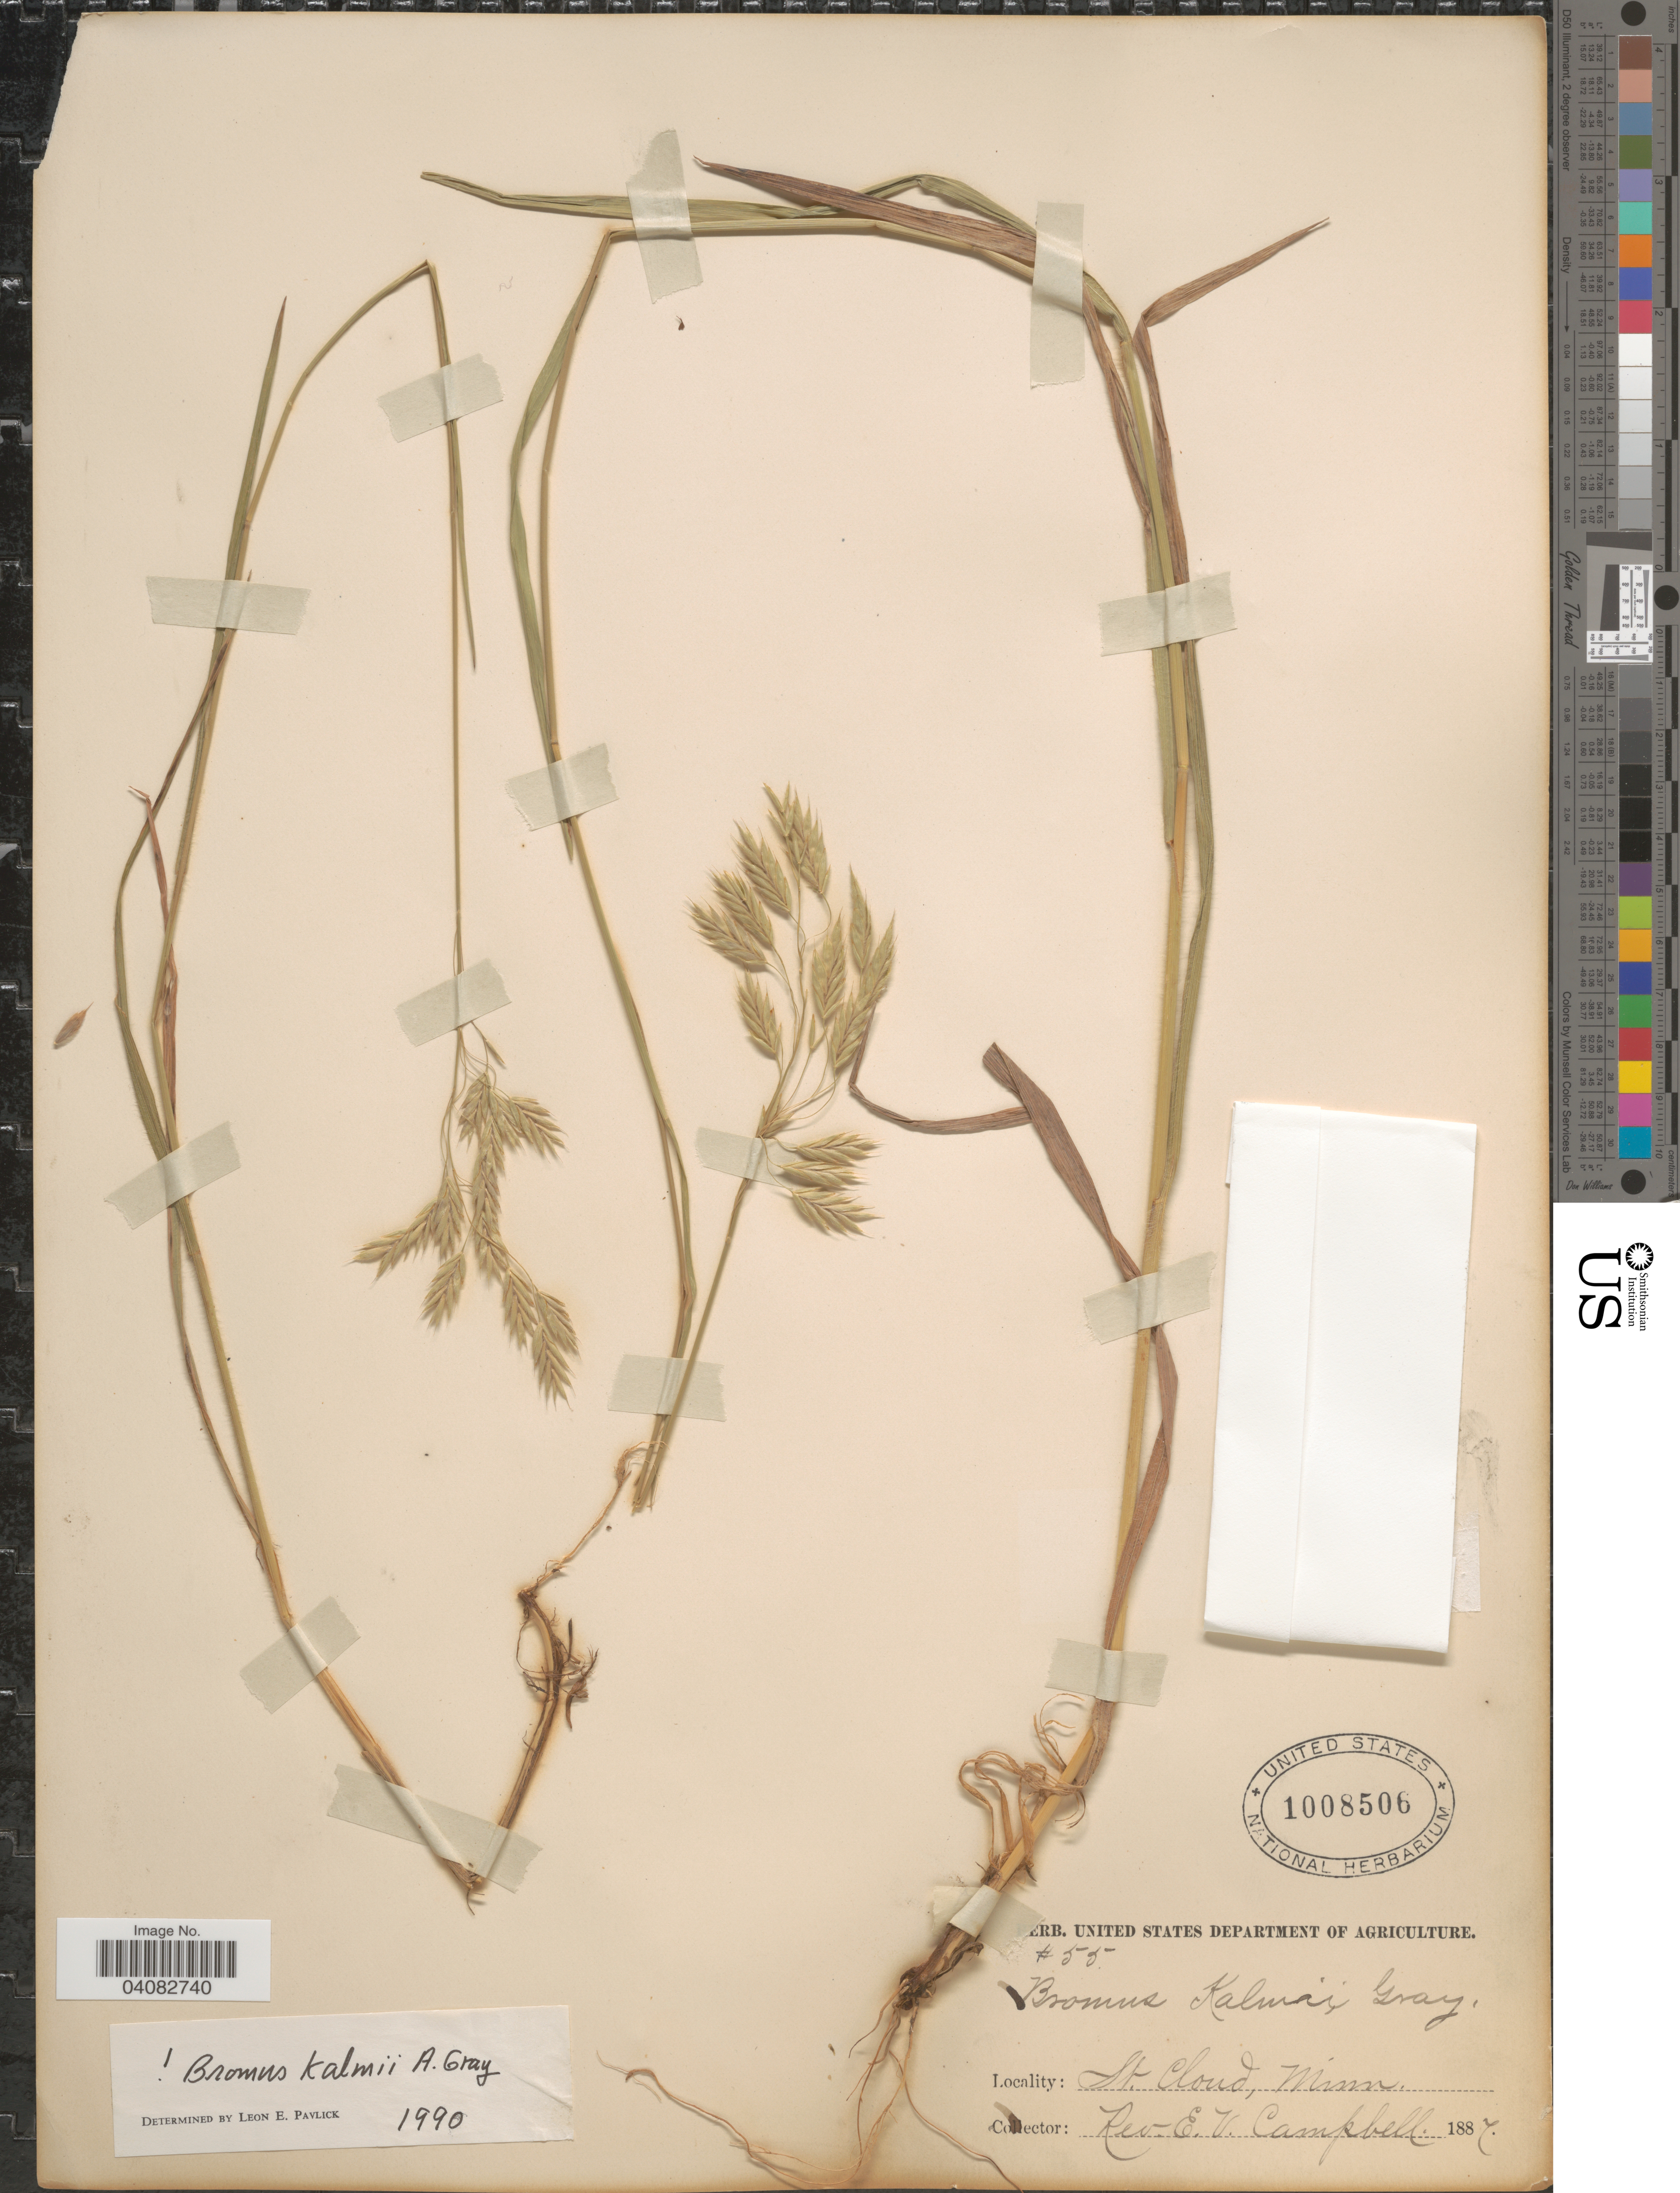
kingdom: Plantae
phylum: Tracheophyta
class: Liliopsida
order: Poales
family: Poaceae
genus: Bromus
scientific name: Bromus kalmii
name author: A. Gray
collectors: E. Campbell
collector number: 55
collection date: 1887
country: United States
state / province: Minnesota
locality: St. Cloud.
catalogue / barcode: US 1008506